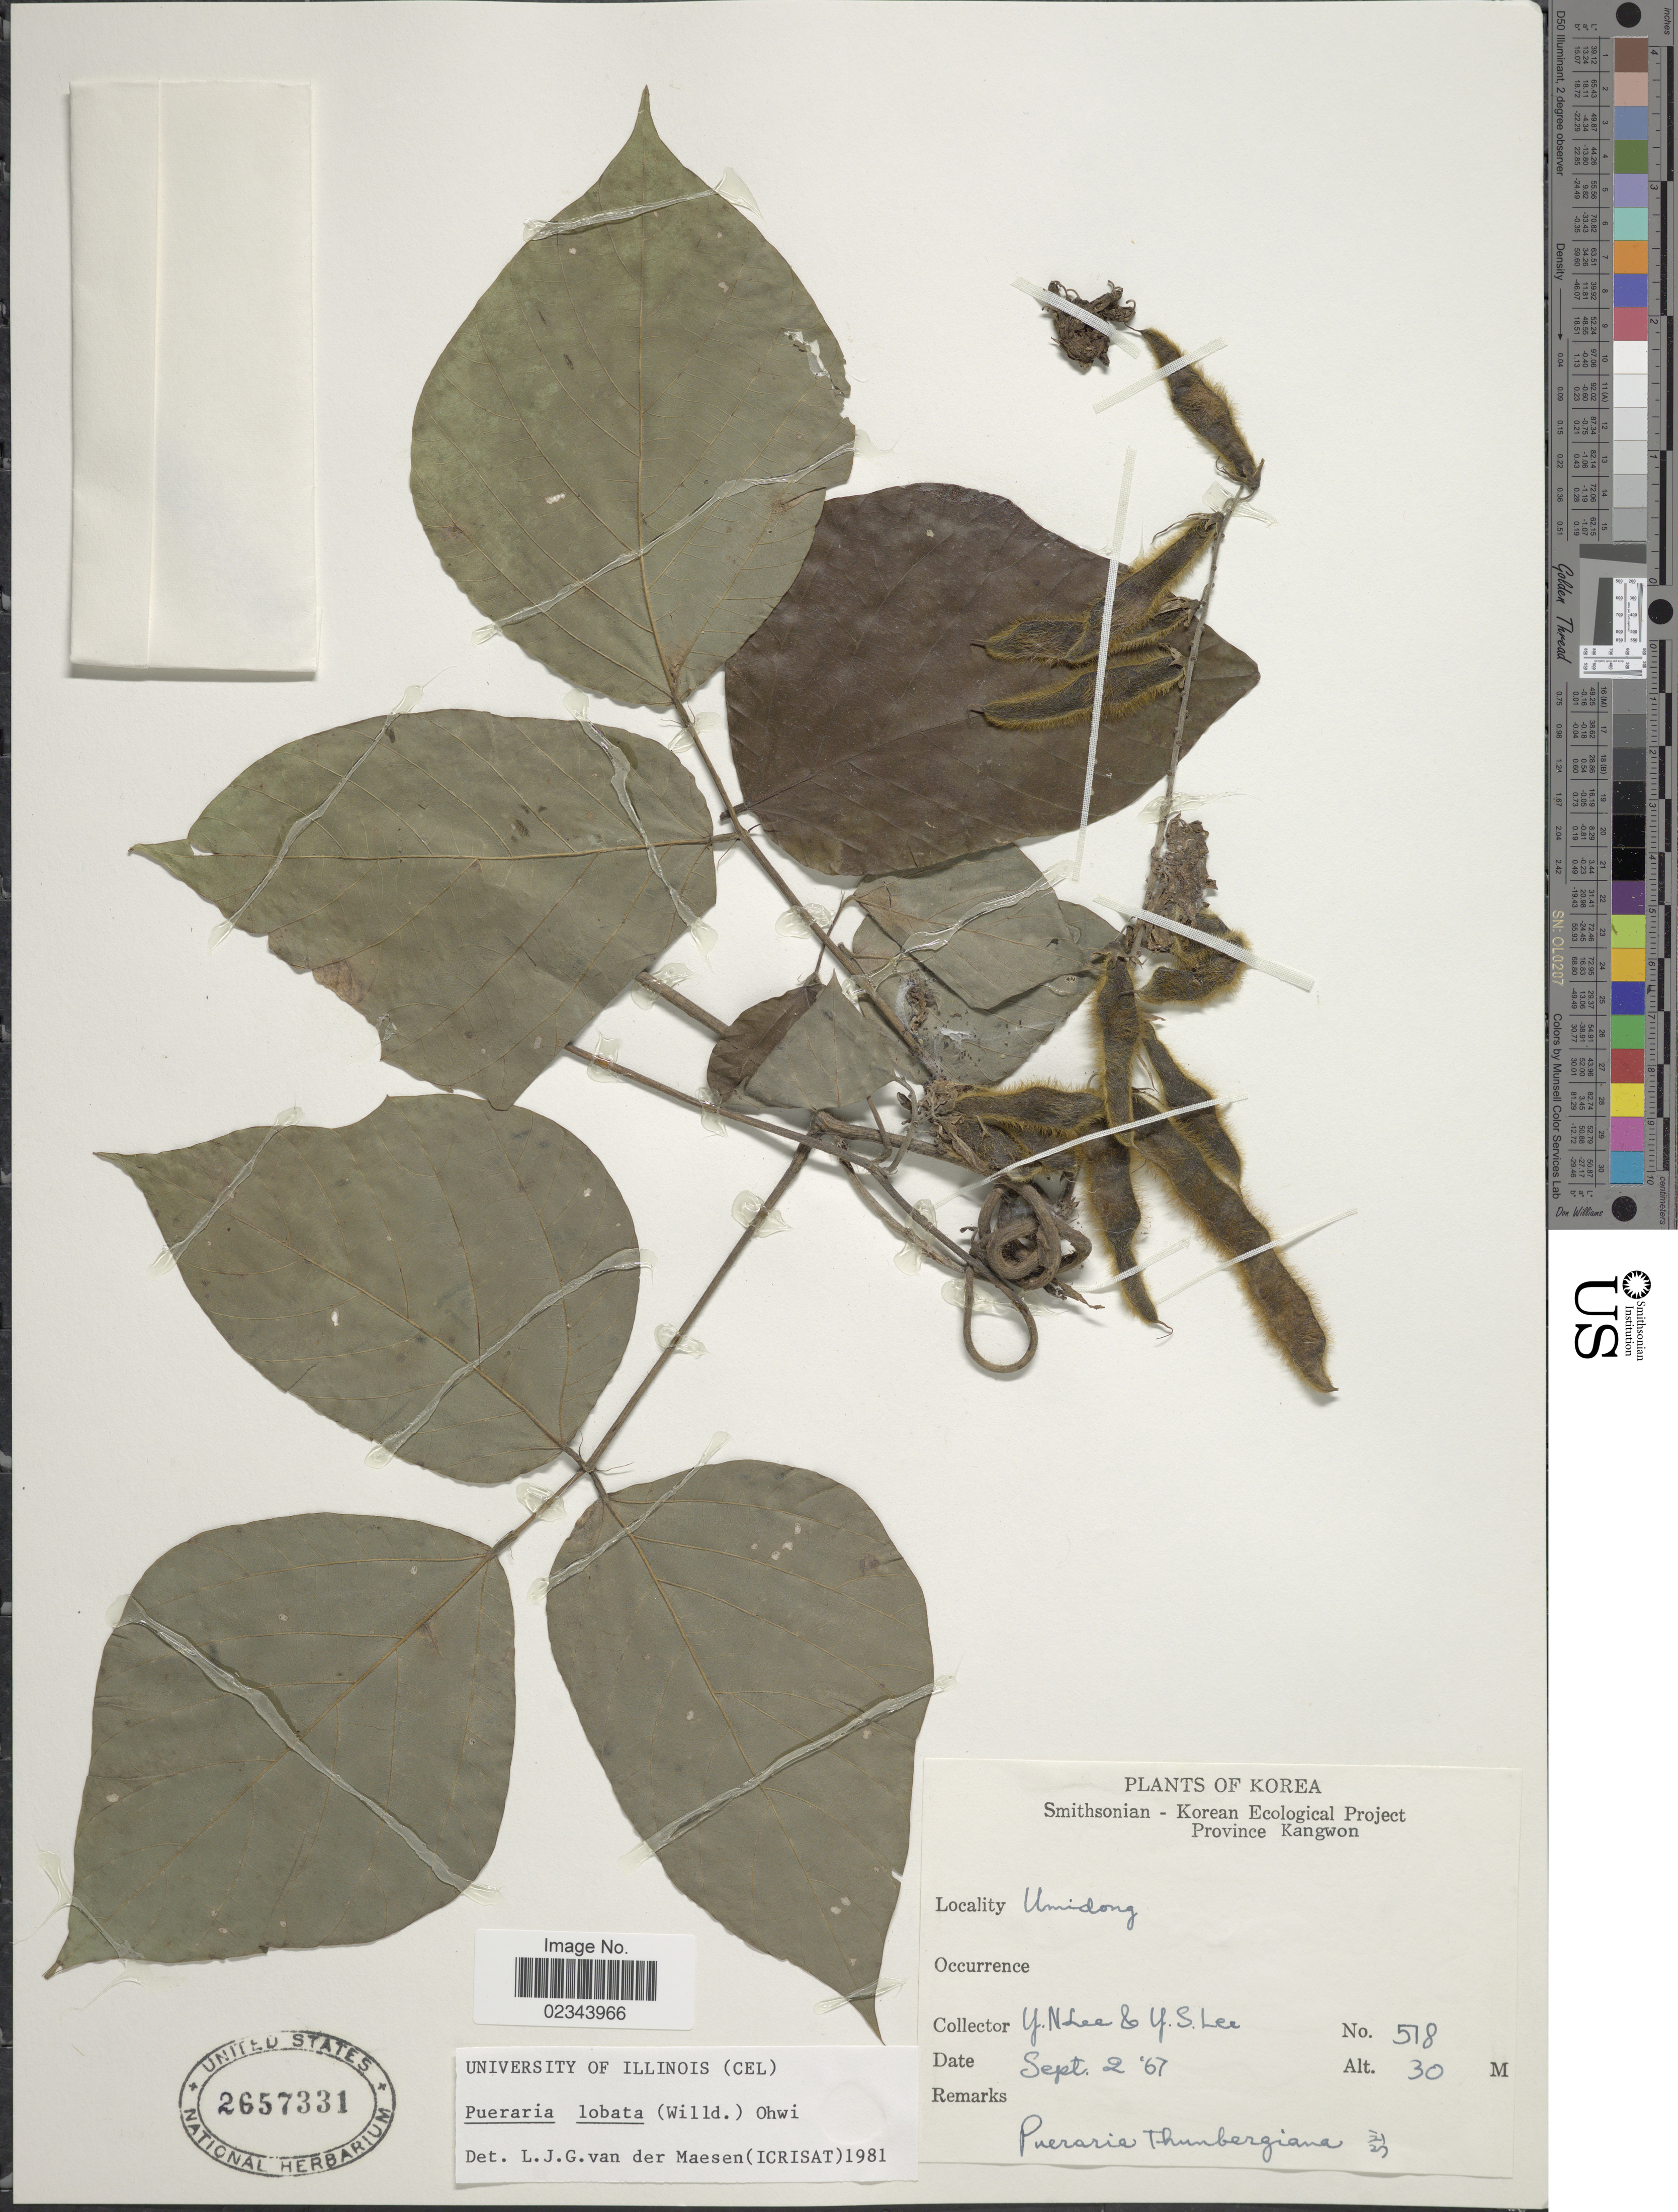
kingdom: Plantae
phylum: Tracheophyta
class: Magnoliopsida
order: Fabales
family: Fabaceae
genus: Pueraria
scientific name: Pueraria lobata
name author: (Willd.) Ohwi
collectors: Y. N. Lee & Y. S. Lee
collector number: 518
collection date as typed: Transcribed d/m/y: 2/9/67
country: North Korea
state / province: Kangwon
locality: Umidong. Province Kangwon. Korea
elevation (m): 30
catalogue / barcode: US 2657331